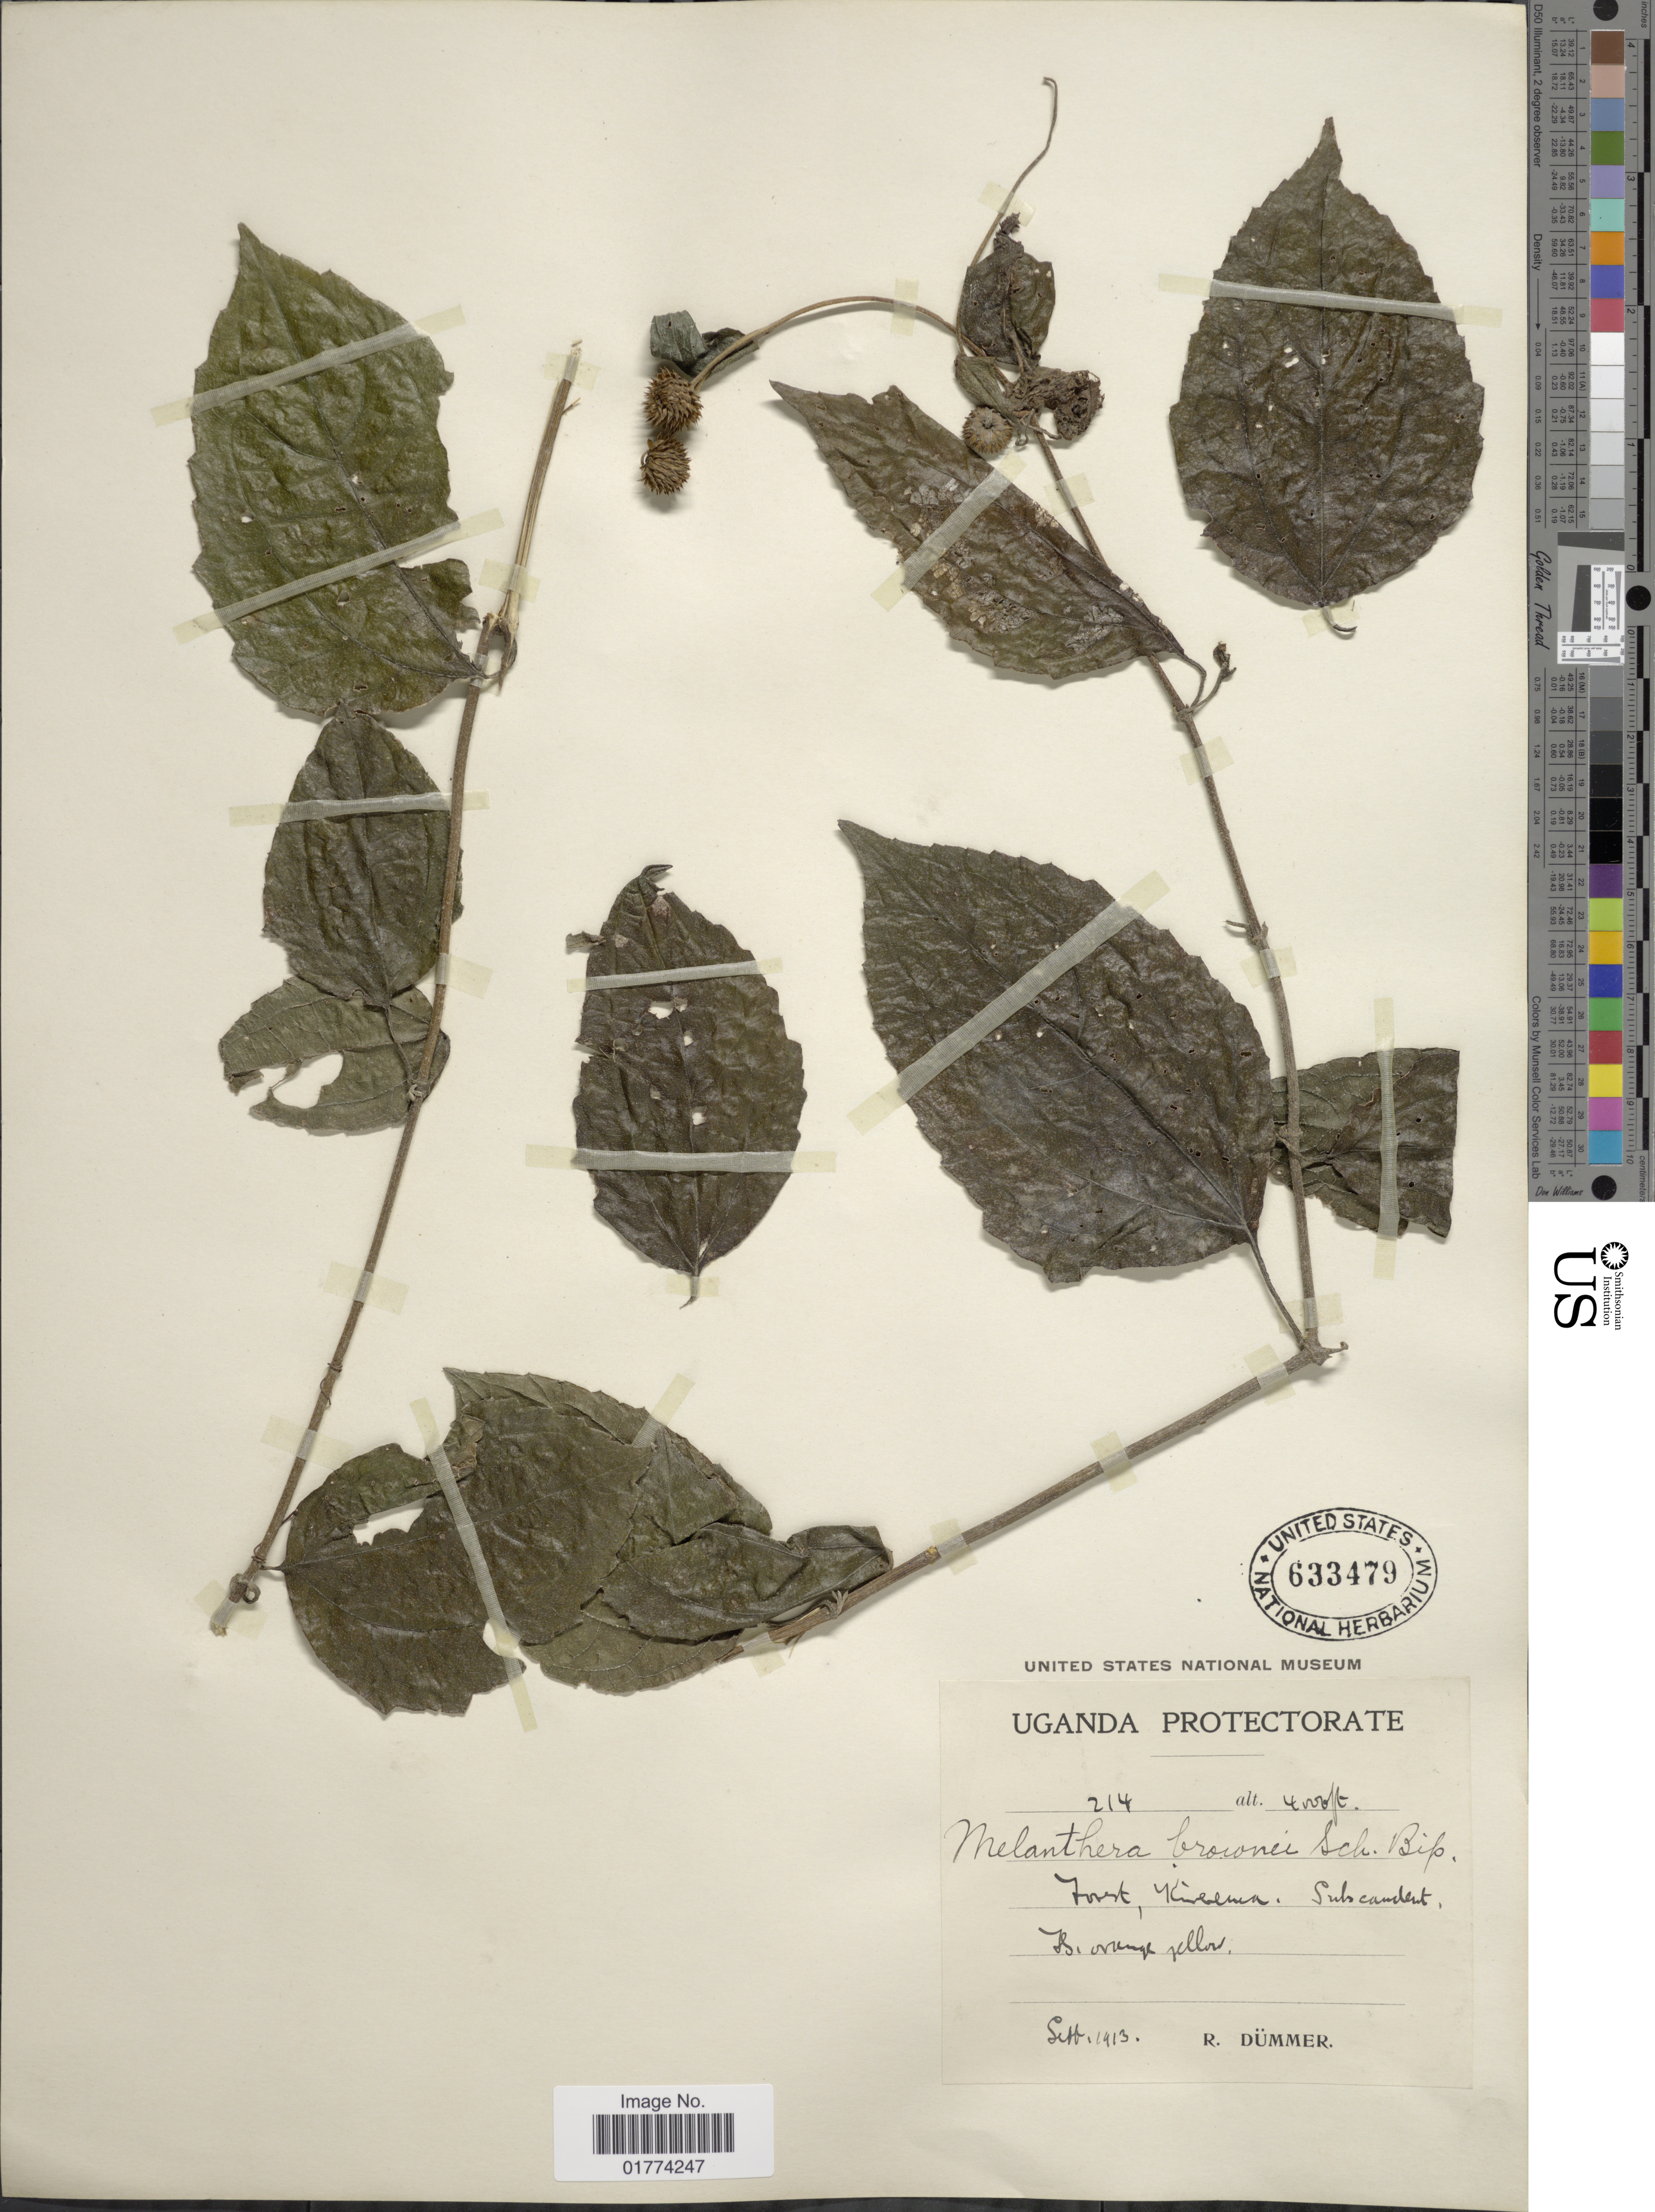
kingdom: Plantae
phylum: Tracheophyta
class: Magnoliopsida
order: Asterales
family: Asteraceae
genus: Melanthera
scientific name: Melanthera scandens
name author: (Schumach. & Thonn.) Brenan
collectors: R. Drummer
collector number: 214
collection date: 1913-09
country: Uganda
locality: Forest, Kivenema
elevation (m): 1219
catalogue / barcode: US 633479